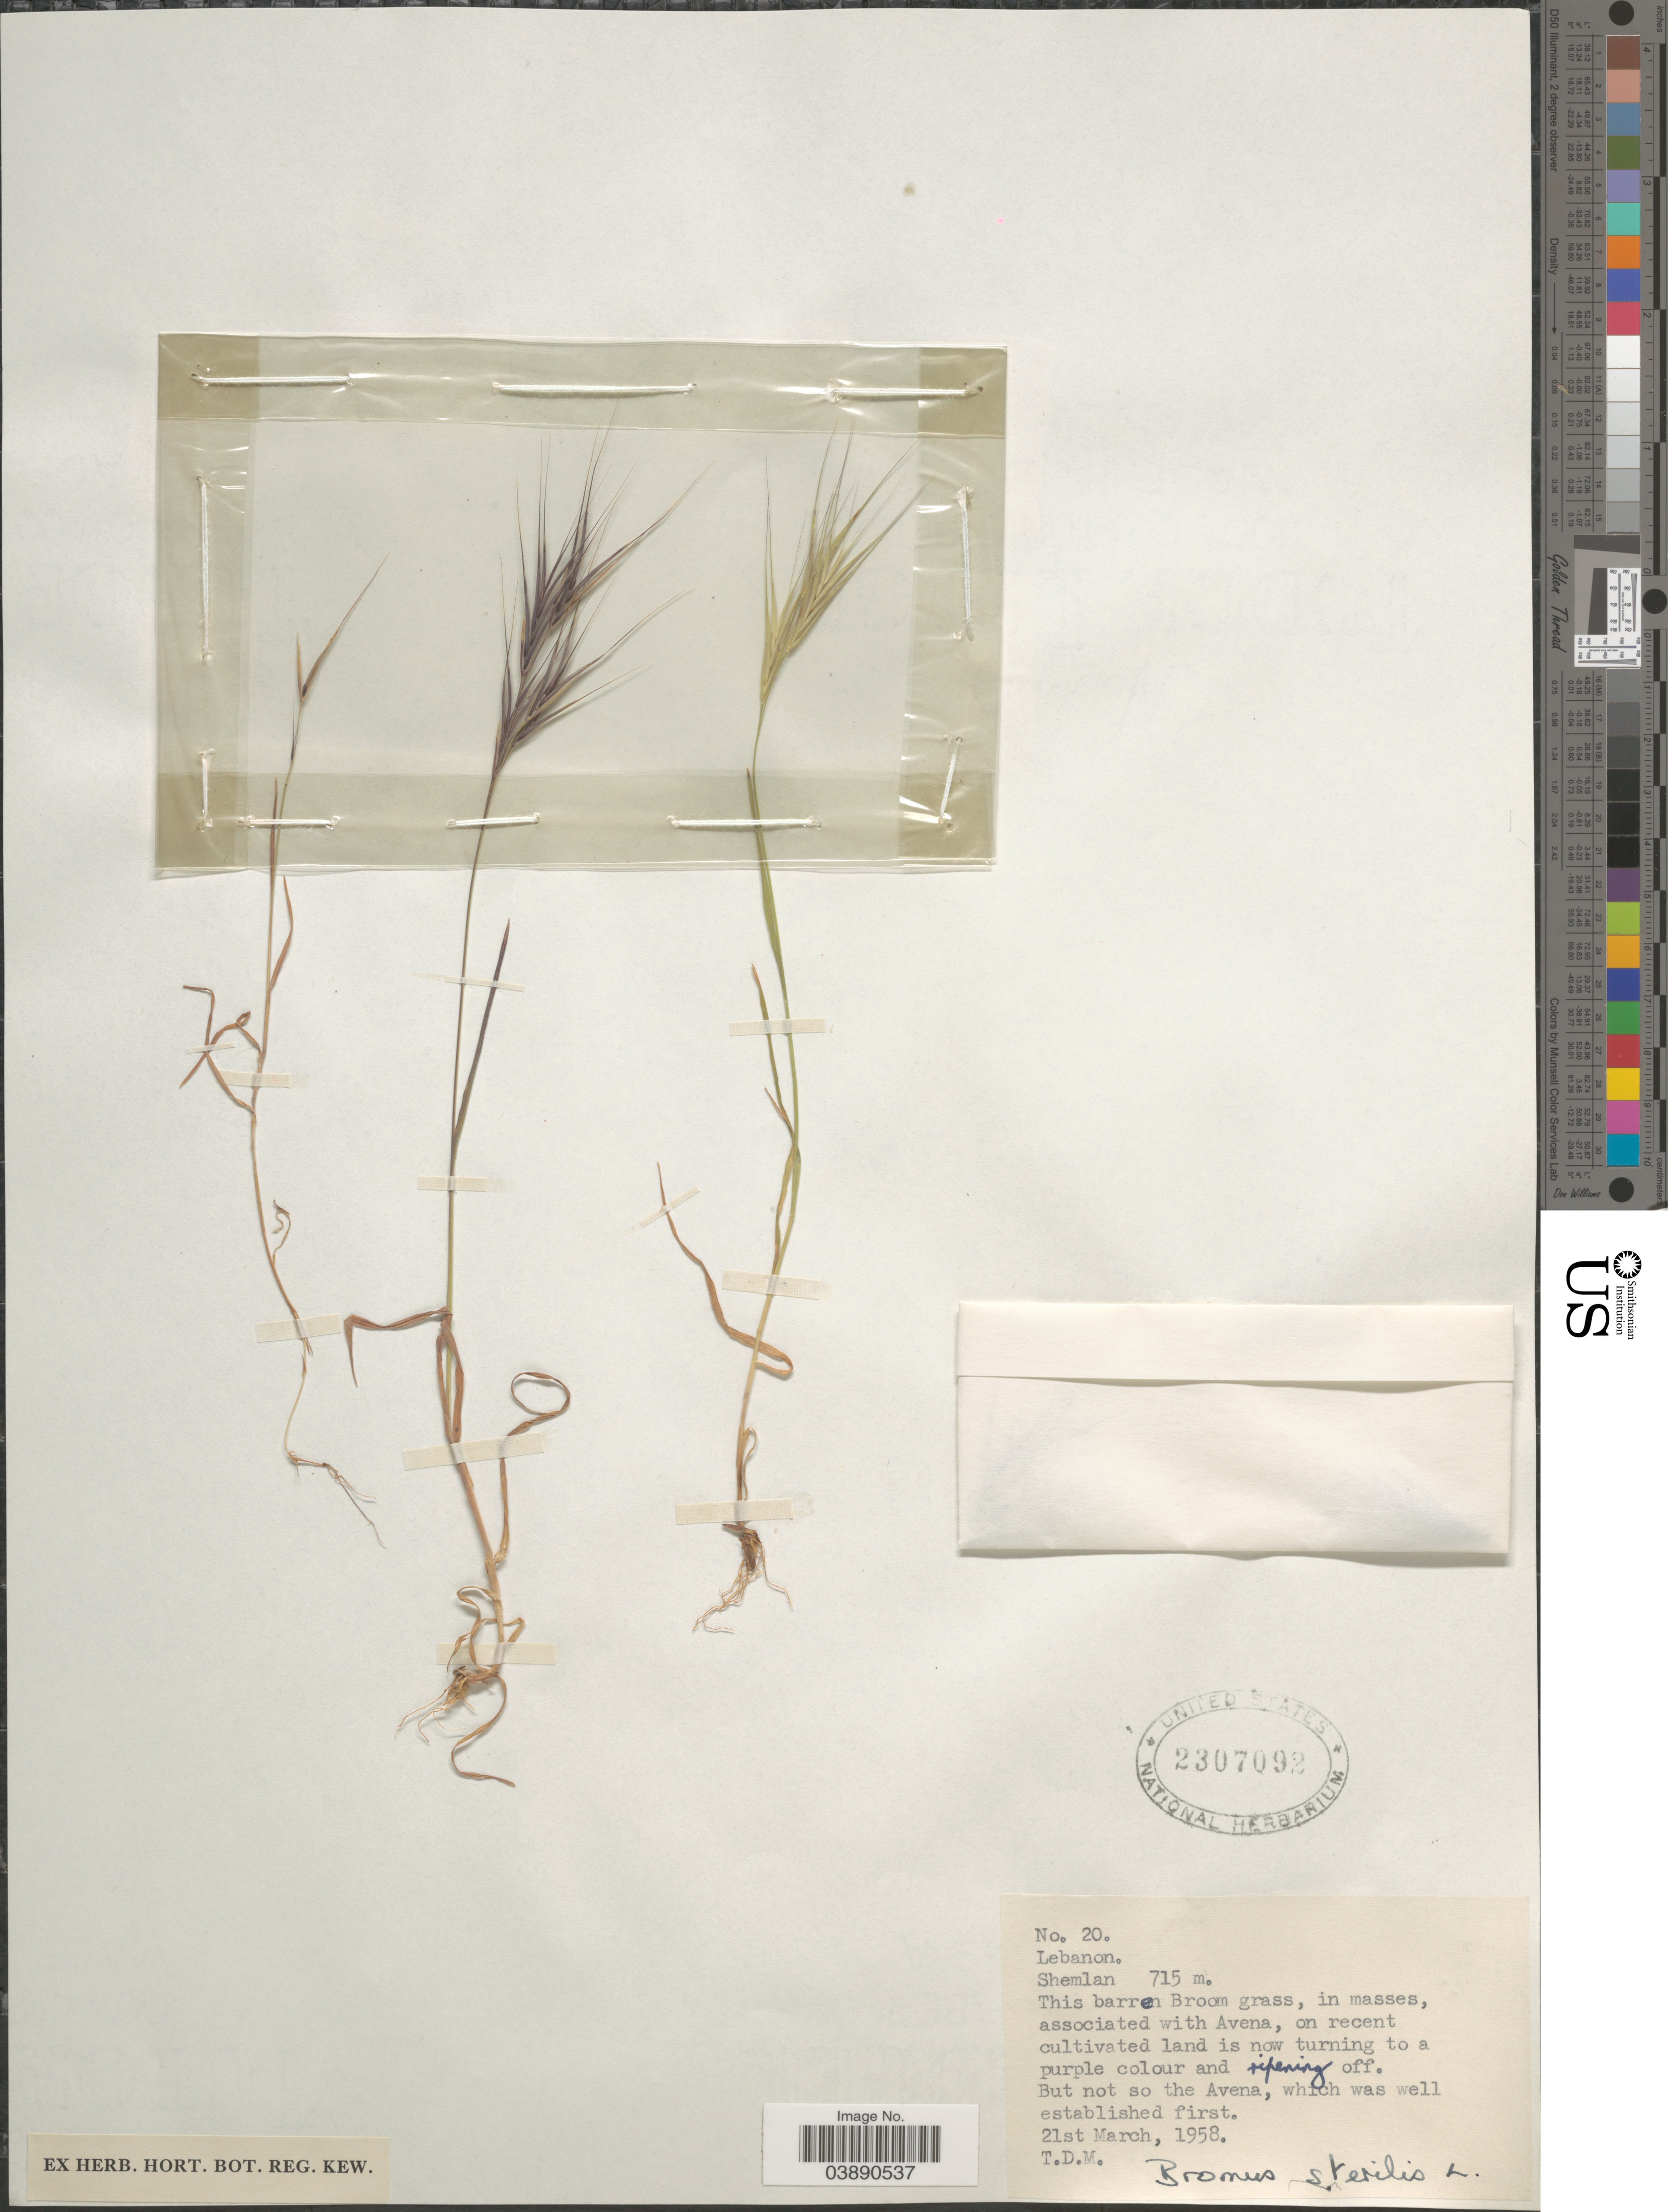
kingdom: Plantae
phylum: Tracheophyta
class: Liliopsida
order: Poales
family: Poaceae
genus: Bromus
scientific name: Bromus sterilis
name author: L.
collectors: T. D. M.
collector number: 20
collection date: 1958-03-21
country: Lebanon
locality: Shemlan.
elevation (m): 715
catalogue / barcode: US 2307092